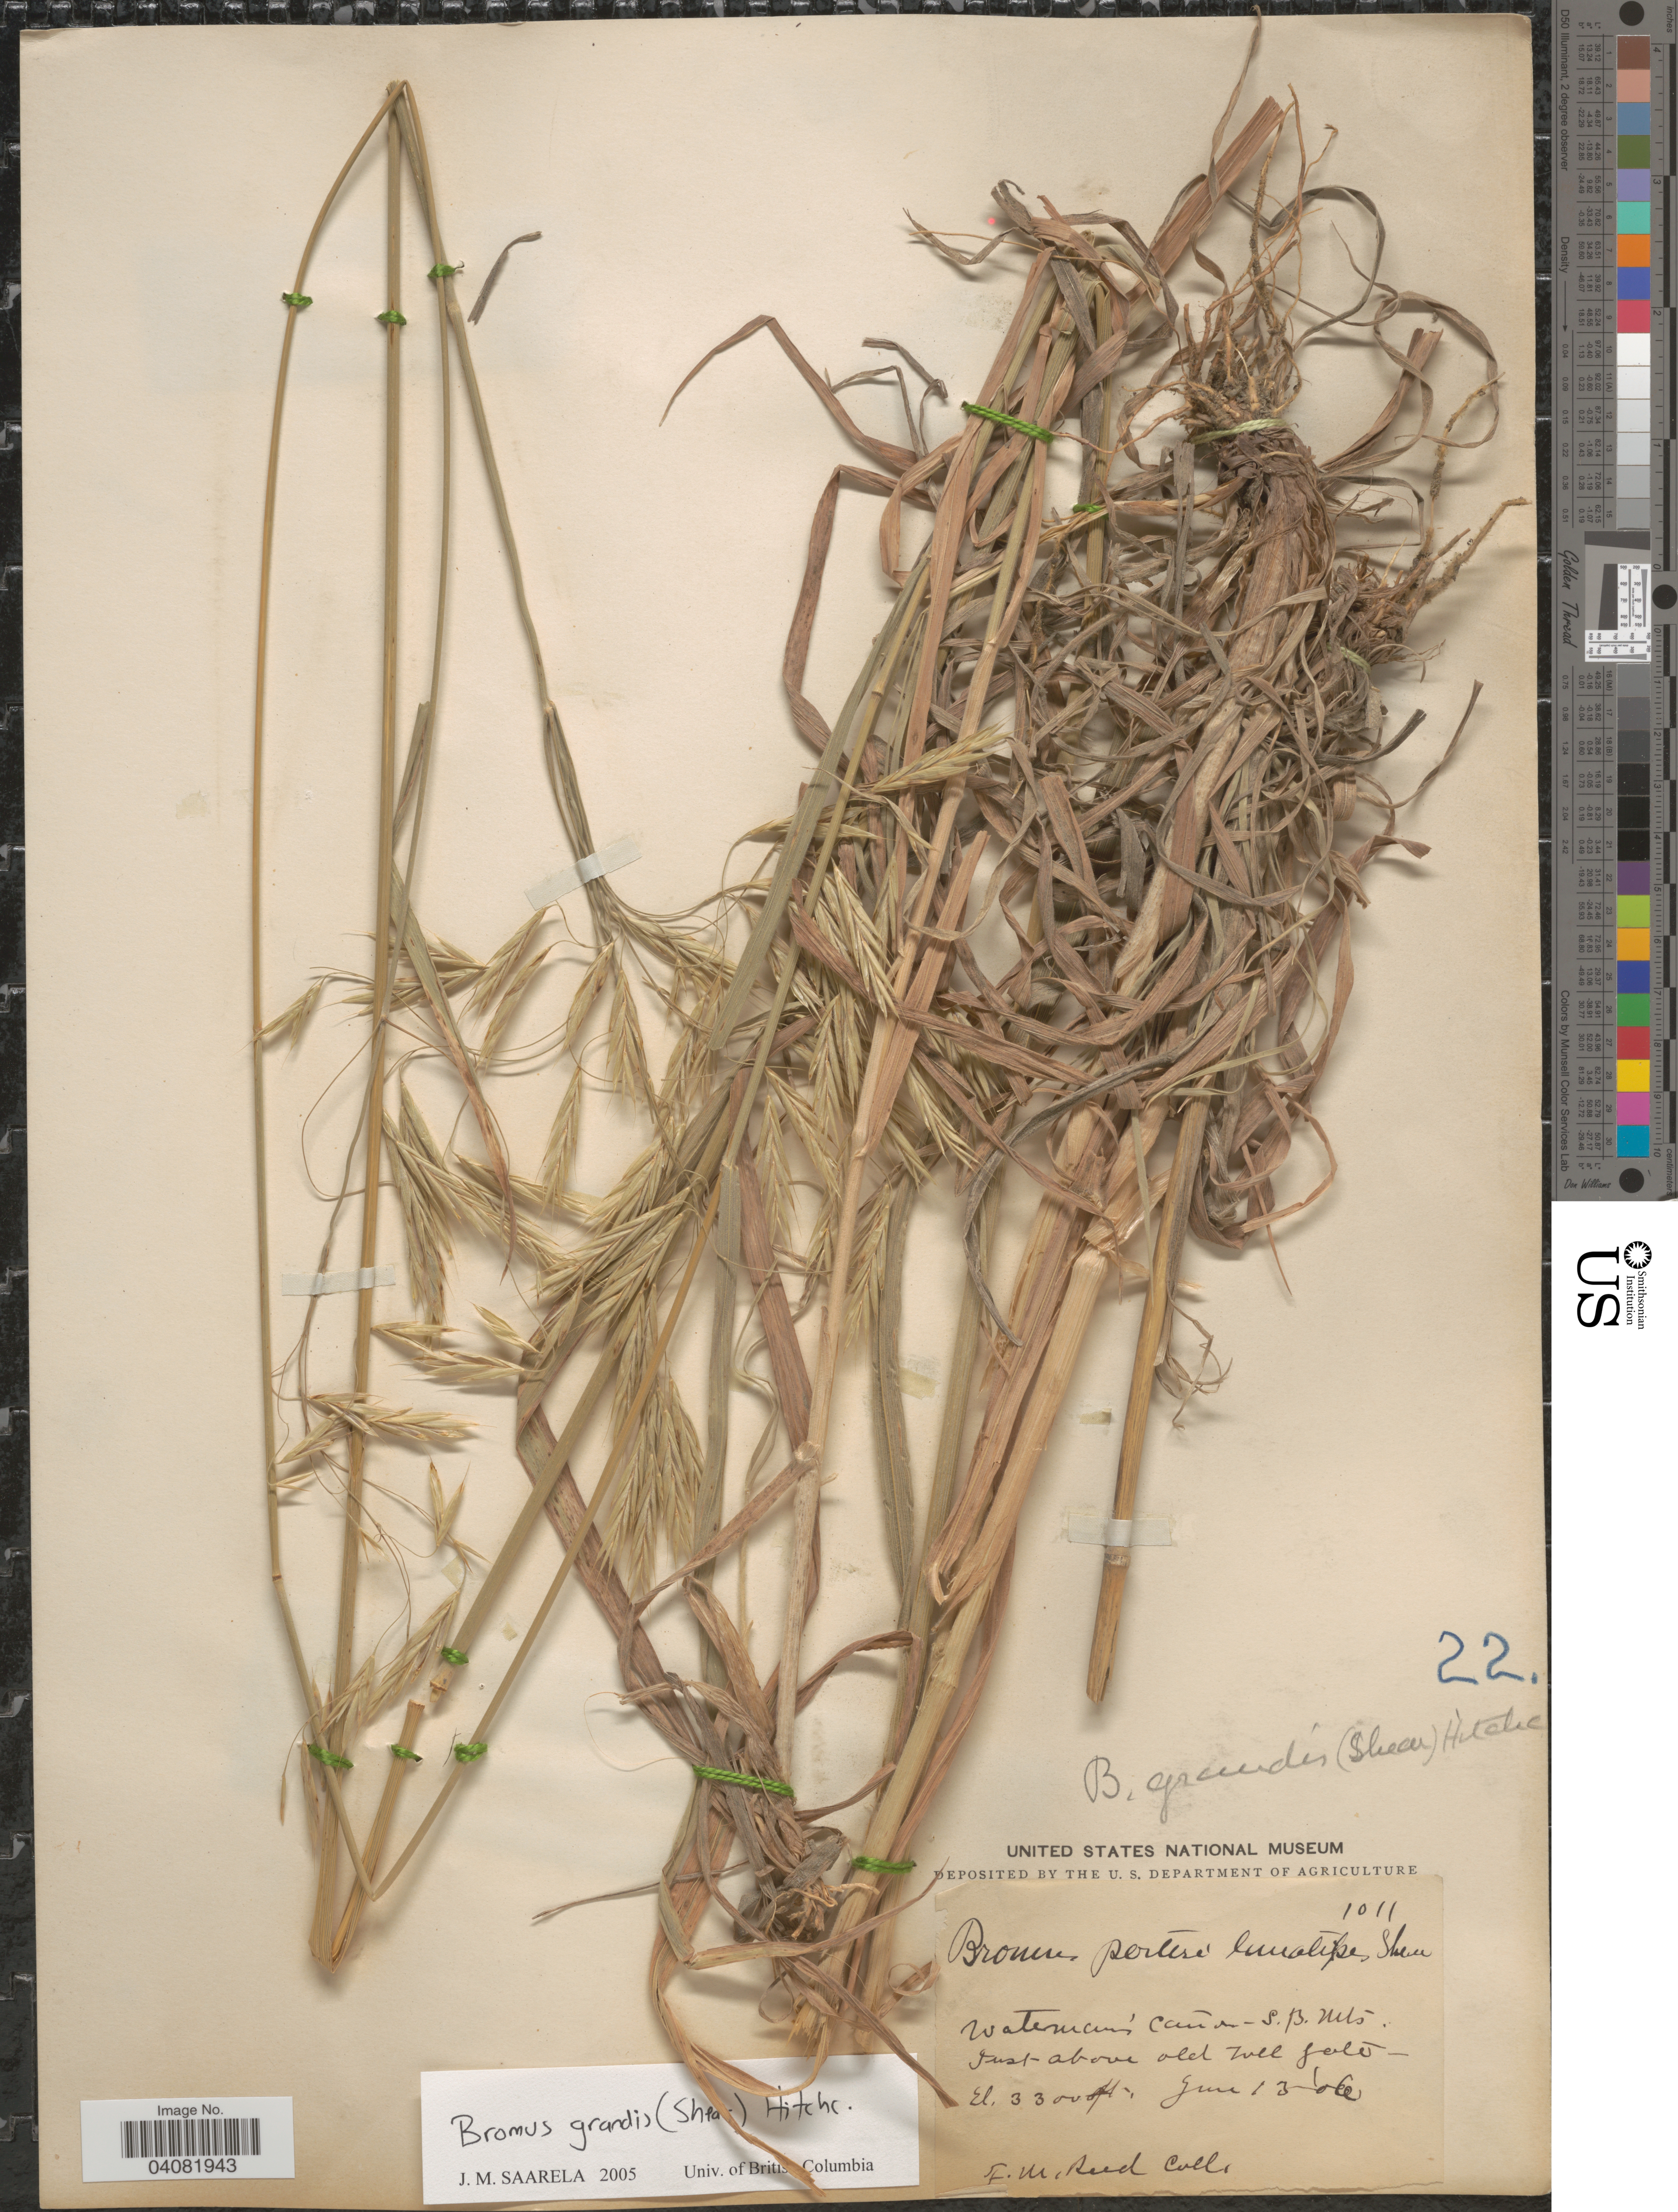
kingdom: Plantae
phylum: Tracheophyta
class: Liliopsida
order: Poales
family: Poaceae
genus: Bromus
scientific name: Bromus grandis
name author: (Shear) Hitchc.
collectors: F. Reed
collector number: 1011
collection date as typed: Transcribed d/m/y: 13/6/6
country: United States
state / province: California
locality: Waterman's Cañon- S. B. Mts.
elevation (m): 1006